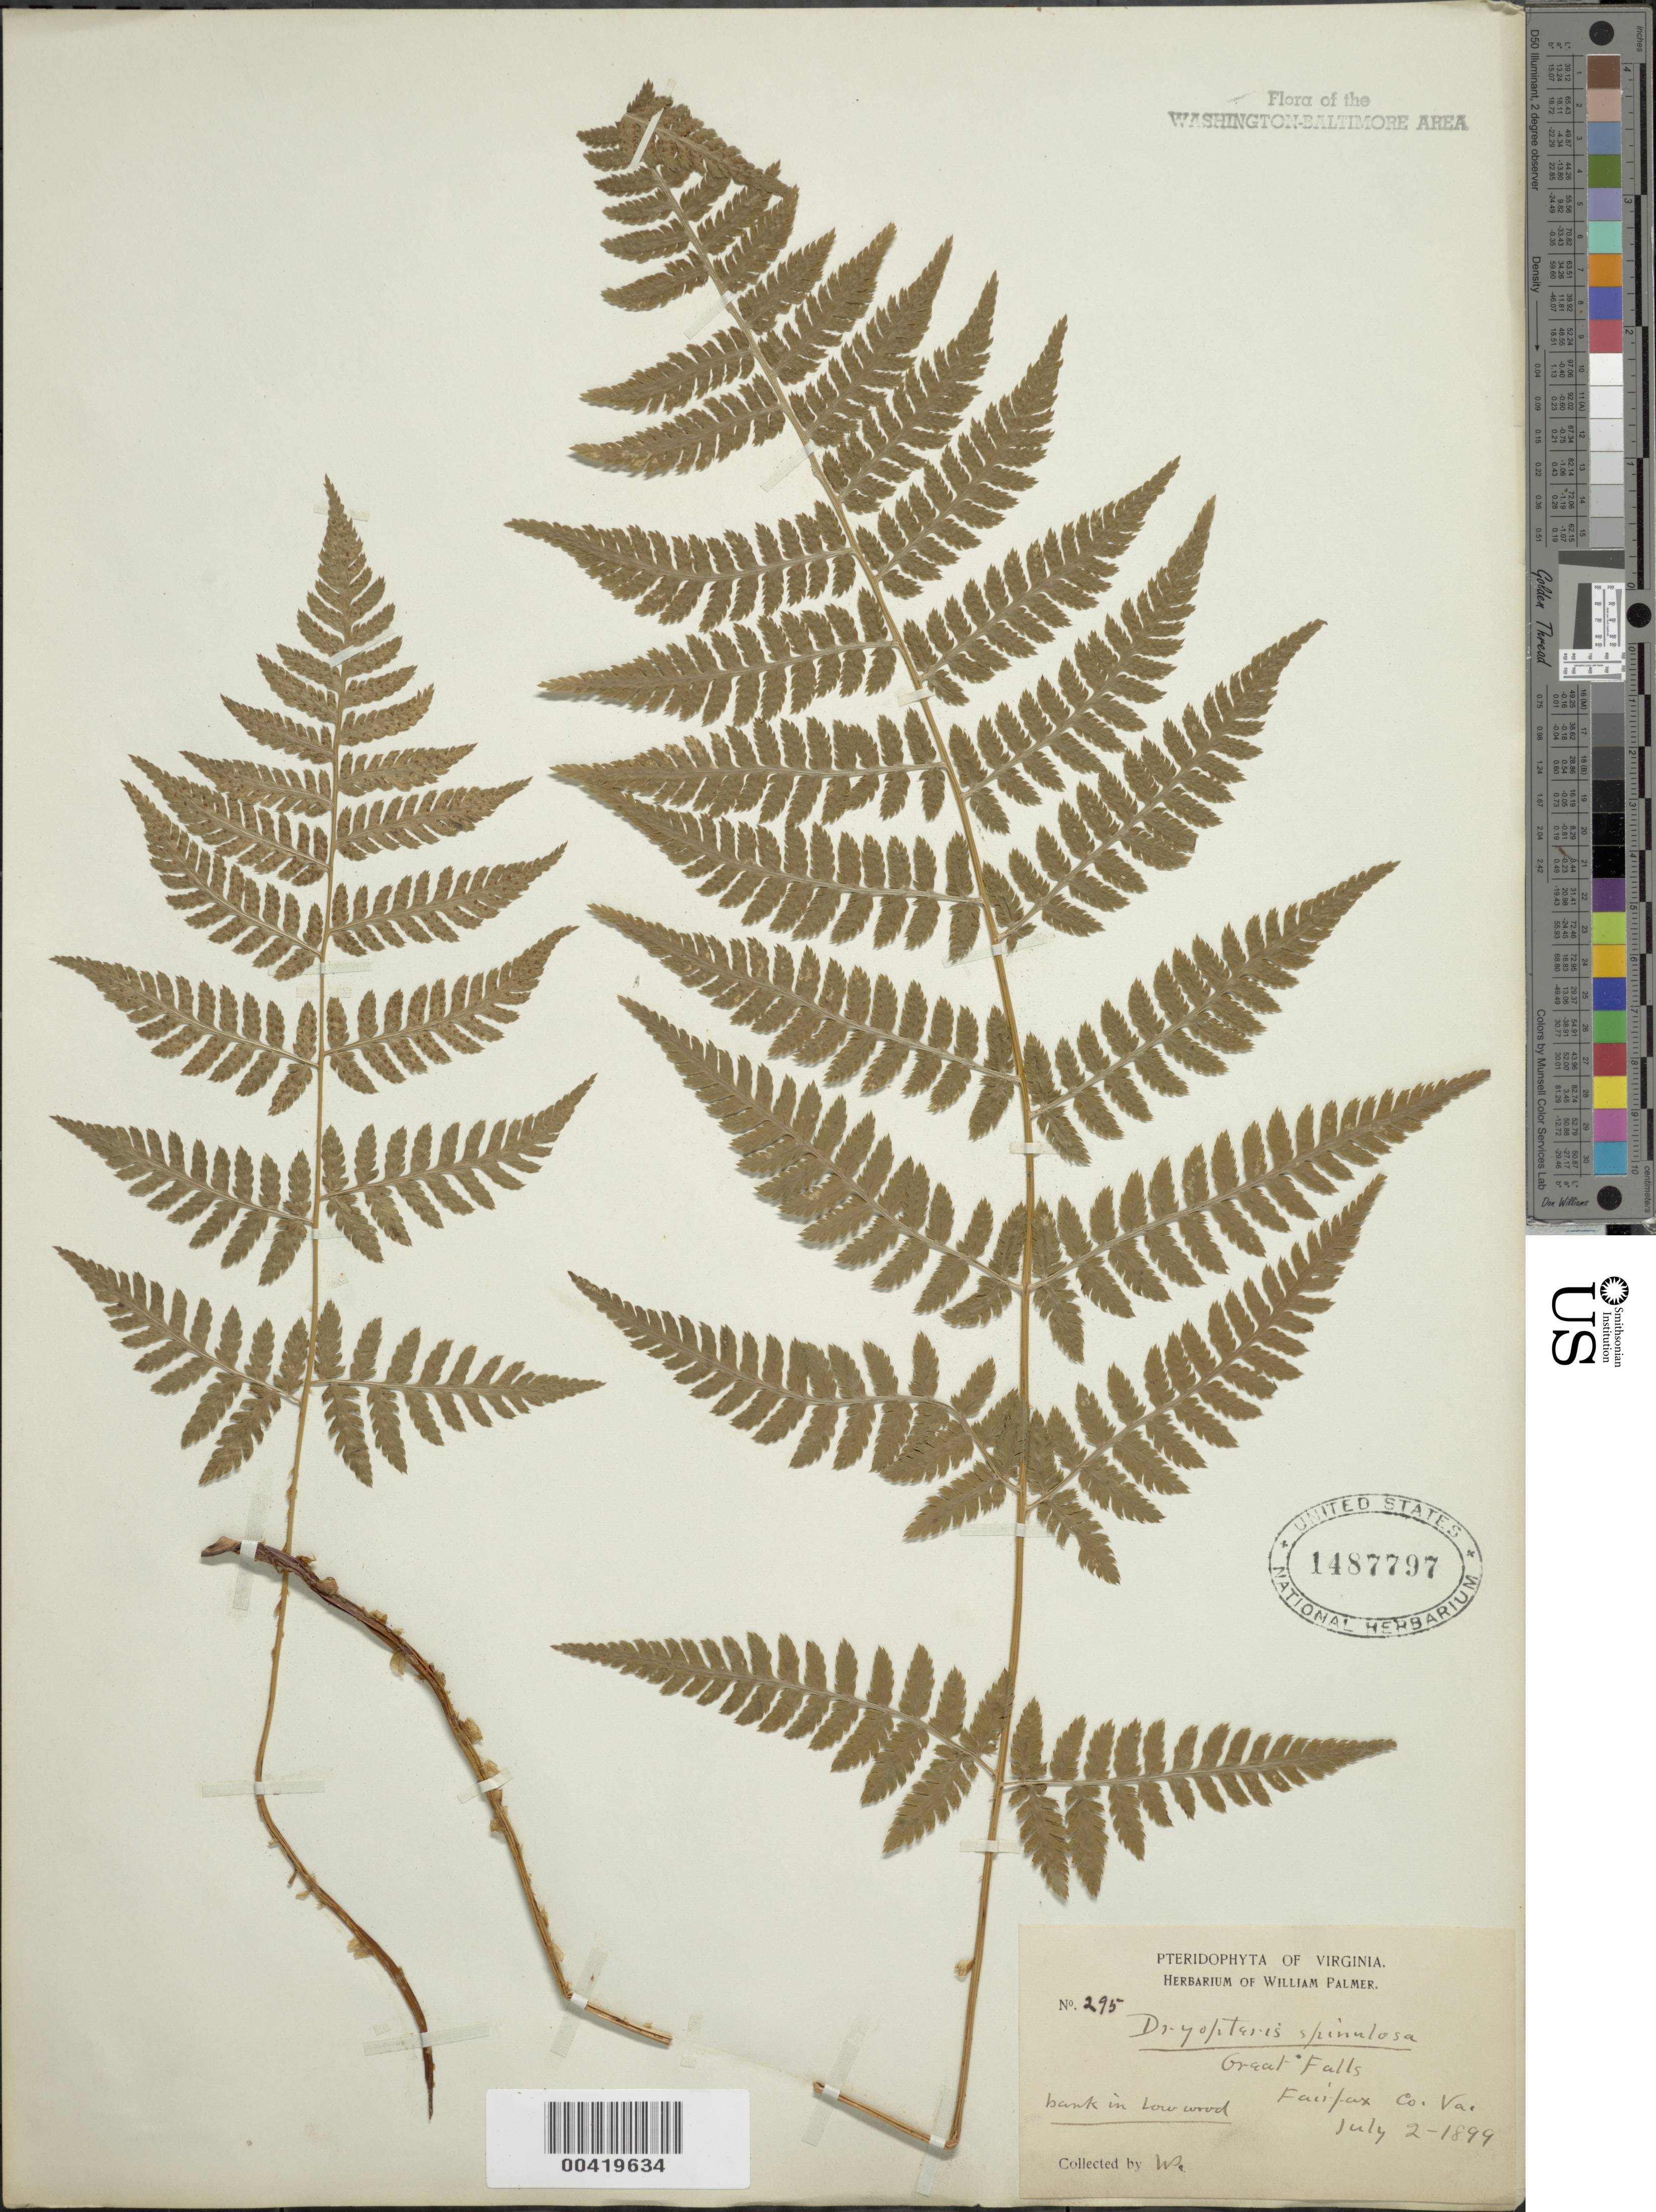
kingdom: Plantae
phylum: Tracheophyta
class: Polypodiopsida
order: Polypodiales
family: Dryopteridaceae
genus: Dryopteris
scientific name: Dryopteris carthusiana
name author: (Villars) H.P. Fuchs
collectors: W. Palmer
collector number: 295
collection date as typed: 02 Jul 1899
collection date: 1899-07-02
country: United States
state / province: Virginia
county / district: Fairfax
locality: Great Falls C. and O. Canal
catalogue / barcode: US 1487797